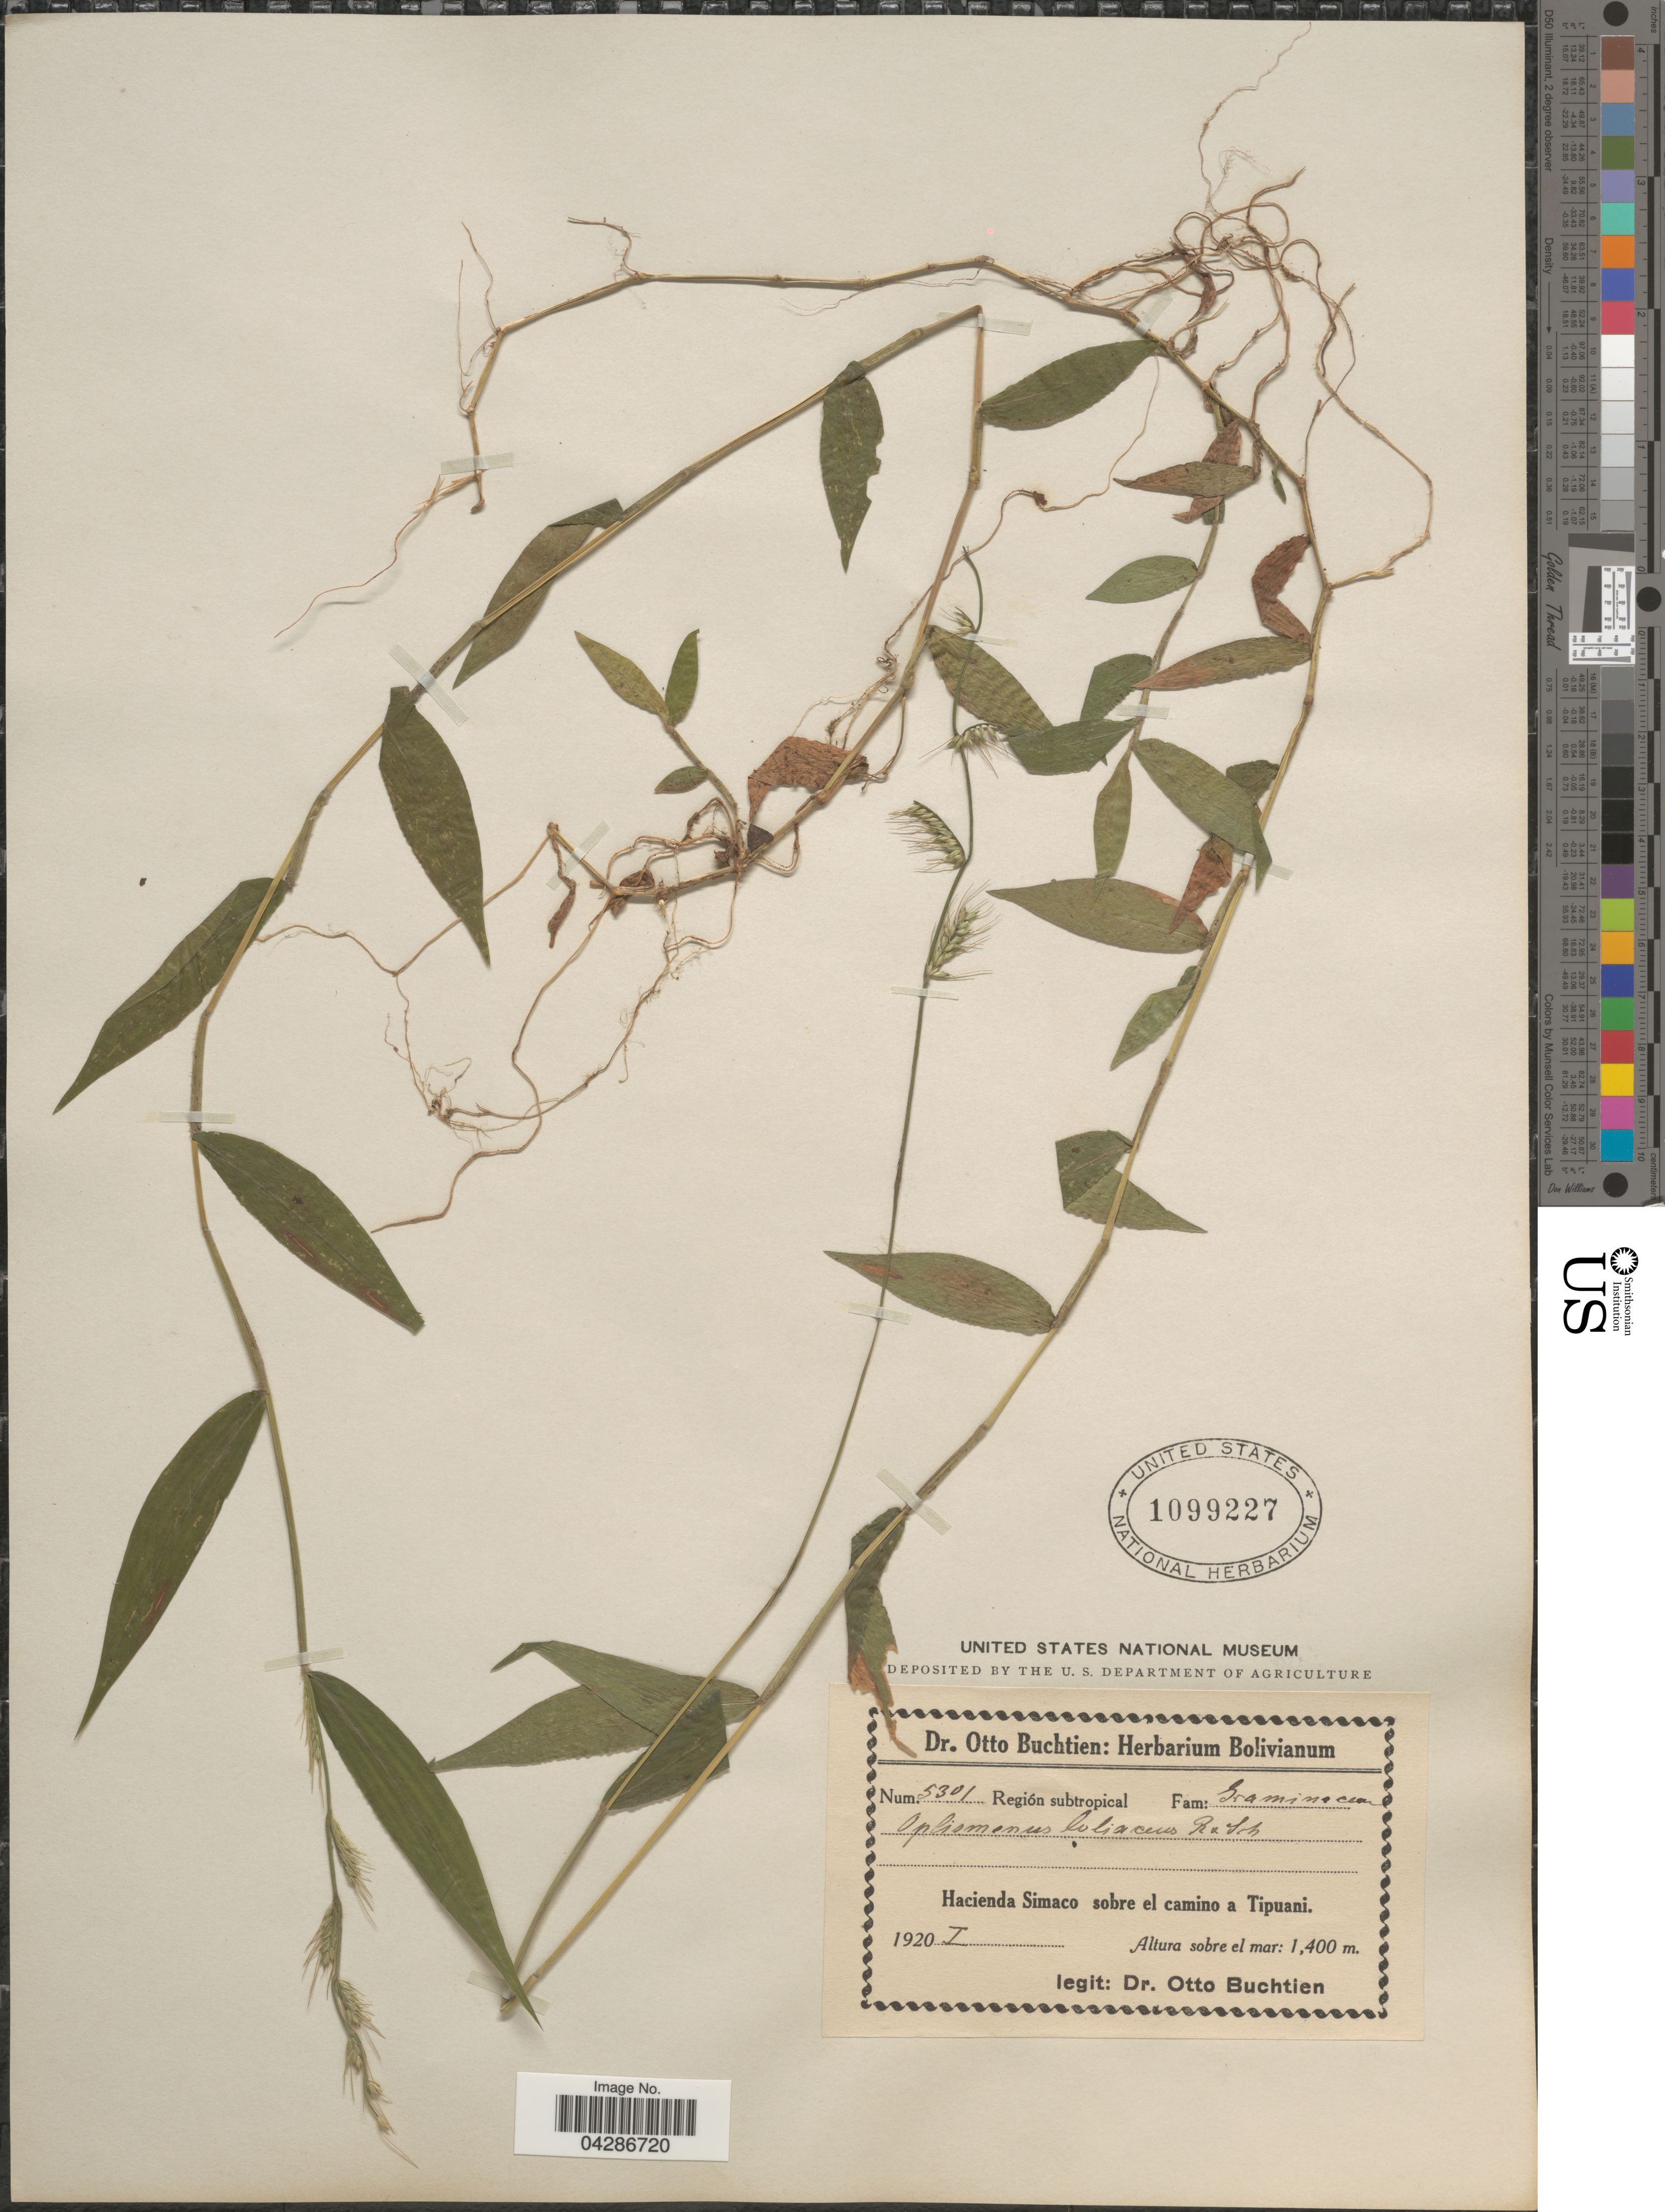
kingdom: Plantae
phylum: Tracheophyta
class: Liliopsida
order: Poales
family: Poaceae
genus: Oplismenus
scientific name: Oplismenus hirtellus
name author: (L.) P. Beauv.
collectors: O. Buchtien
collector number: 5301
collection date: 1920-01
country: Bolivia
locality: Región subtropical. Hacienda Simaco sobre el camino a Tipuani.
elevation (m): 1400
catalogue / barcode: US 1099227